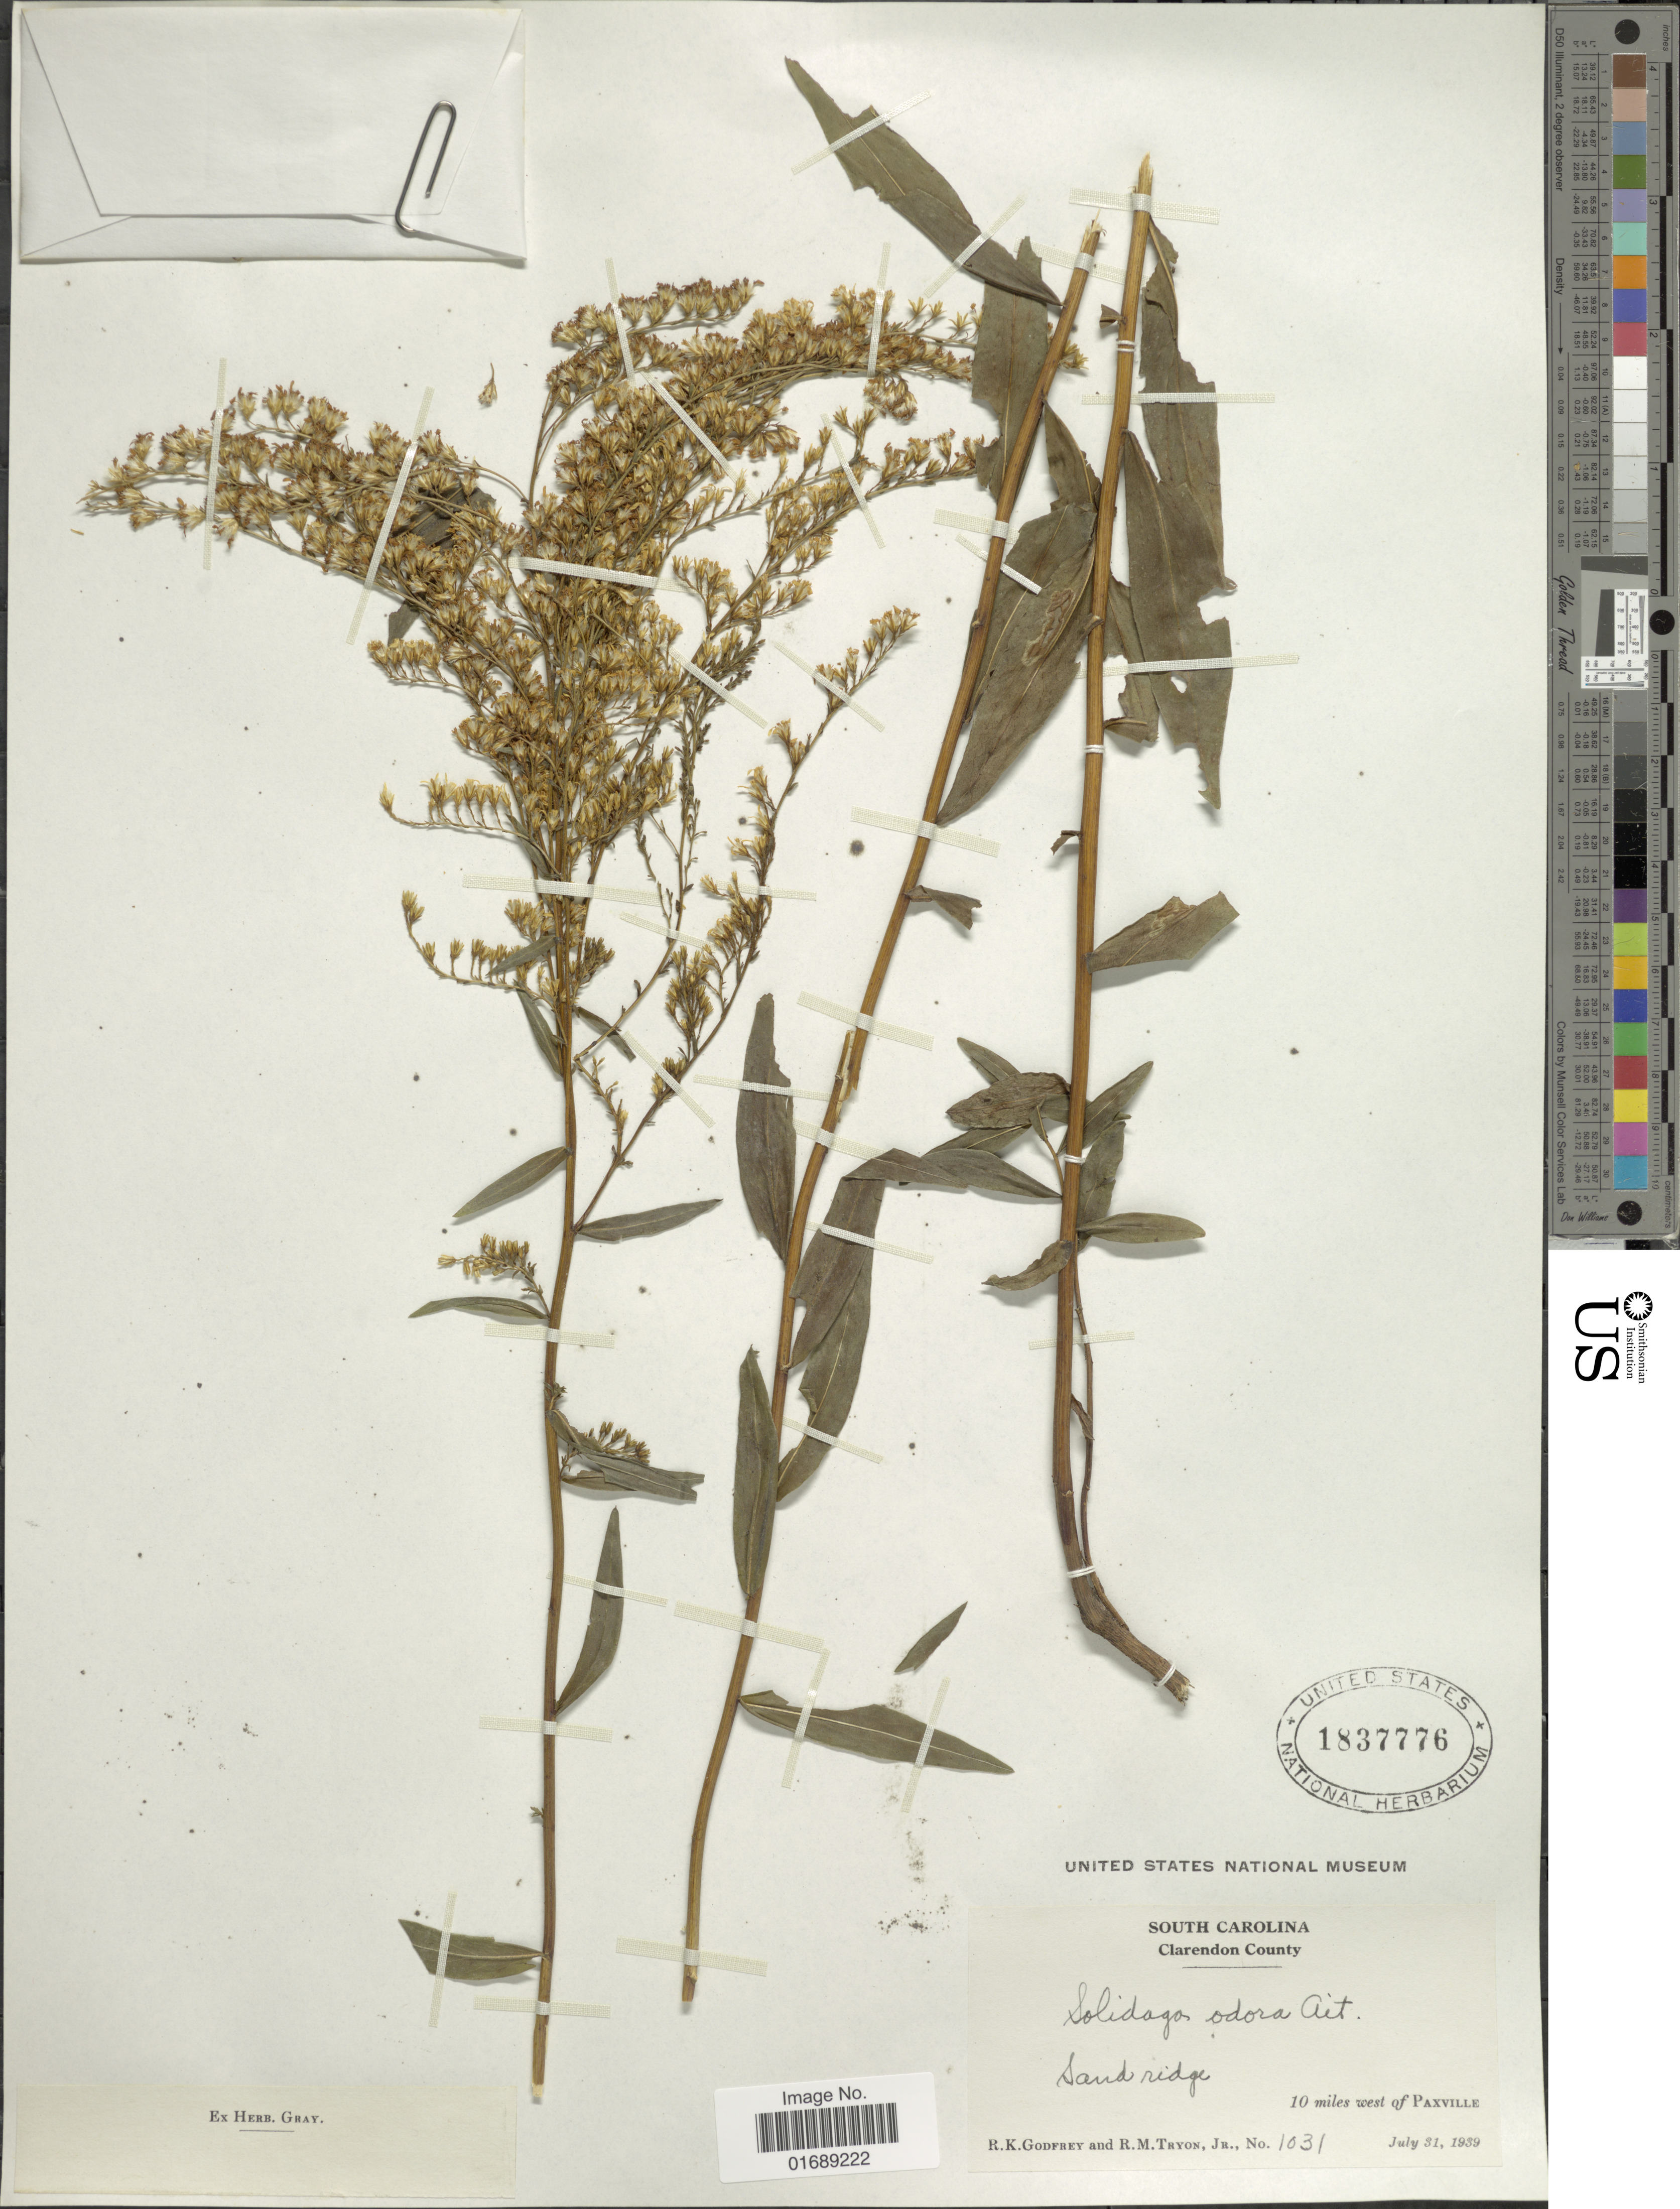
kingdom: Plantae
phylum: Tracheophyta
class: Magnoliopsida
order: Asterales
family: Asteraceae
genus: Solidago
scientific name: Solidago odora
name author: Aiton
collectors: R. K. Godfrey & R. M. Tryon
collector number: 1031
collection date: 1939-07-31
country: United States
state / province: South Carolina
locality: Clarendon County, 10 miles west of Paxville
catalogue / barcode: US 1837776